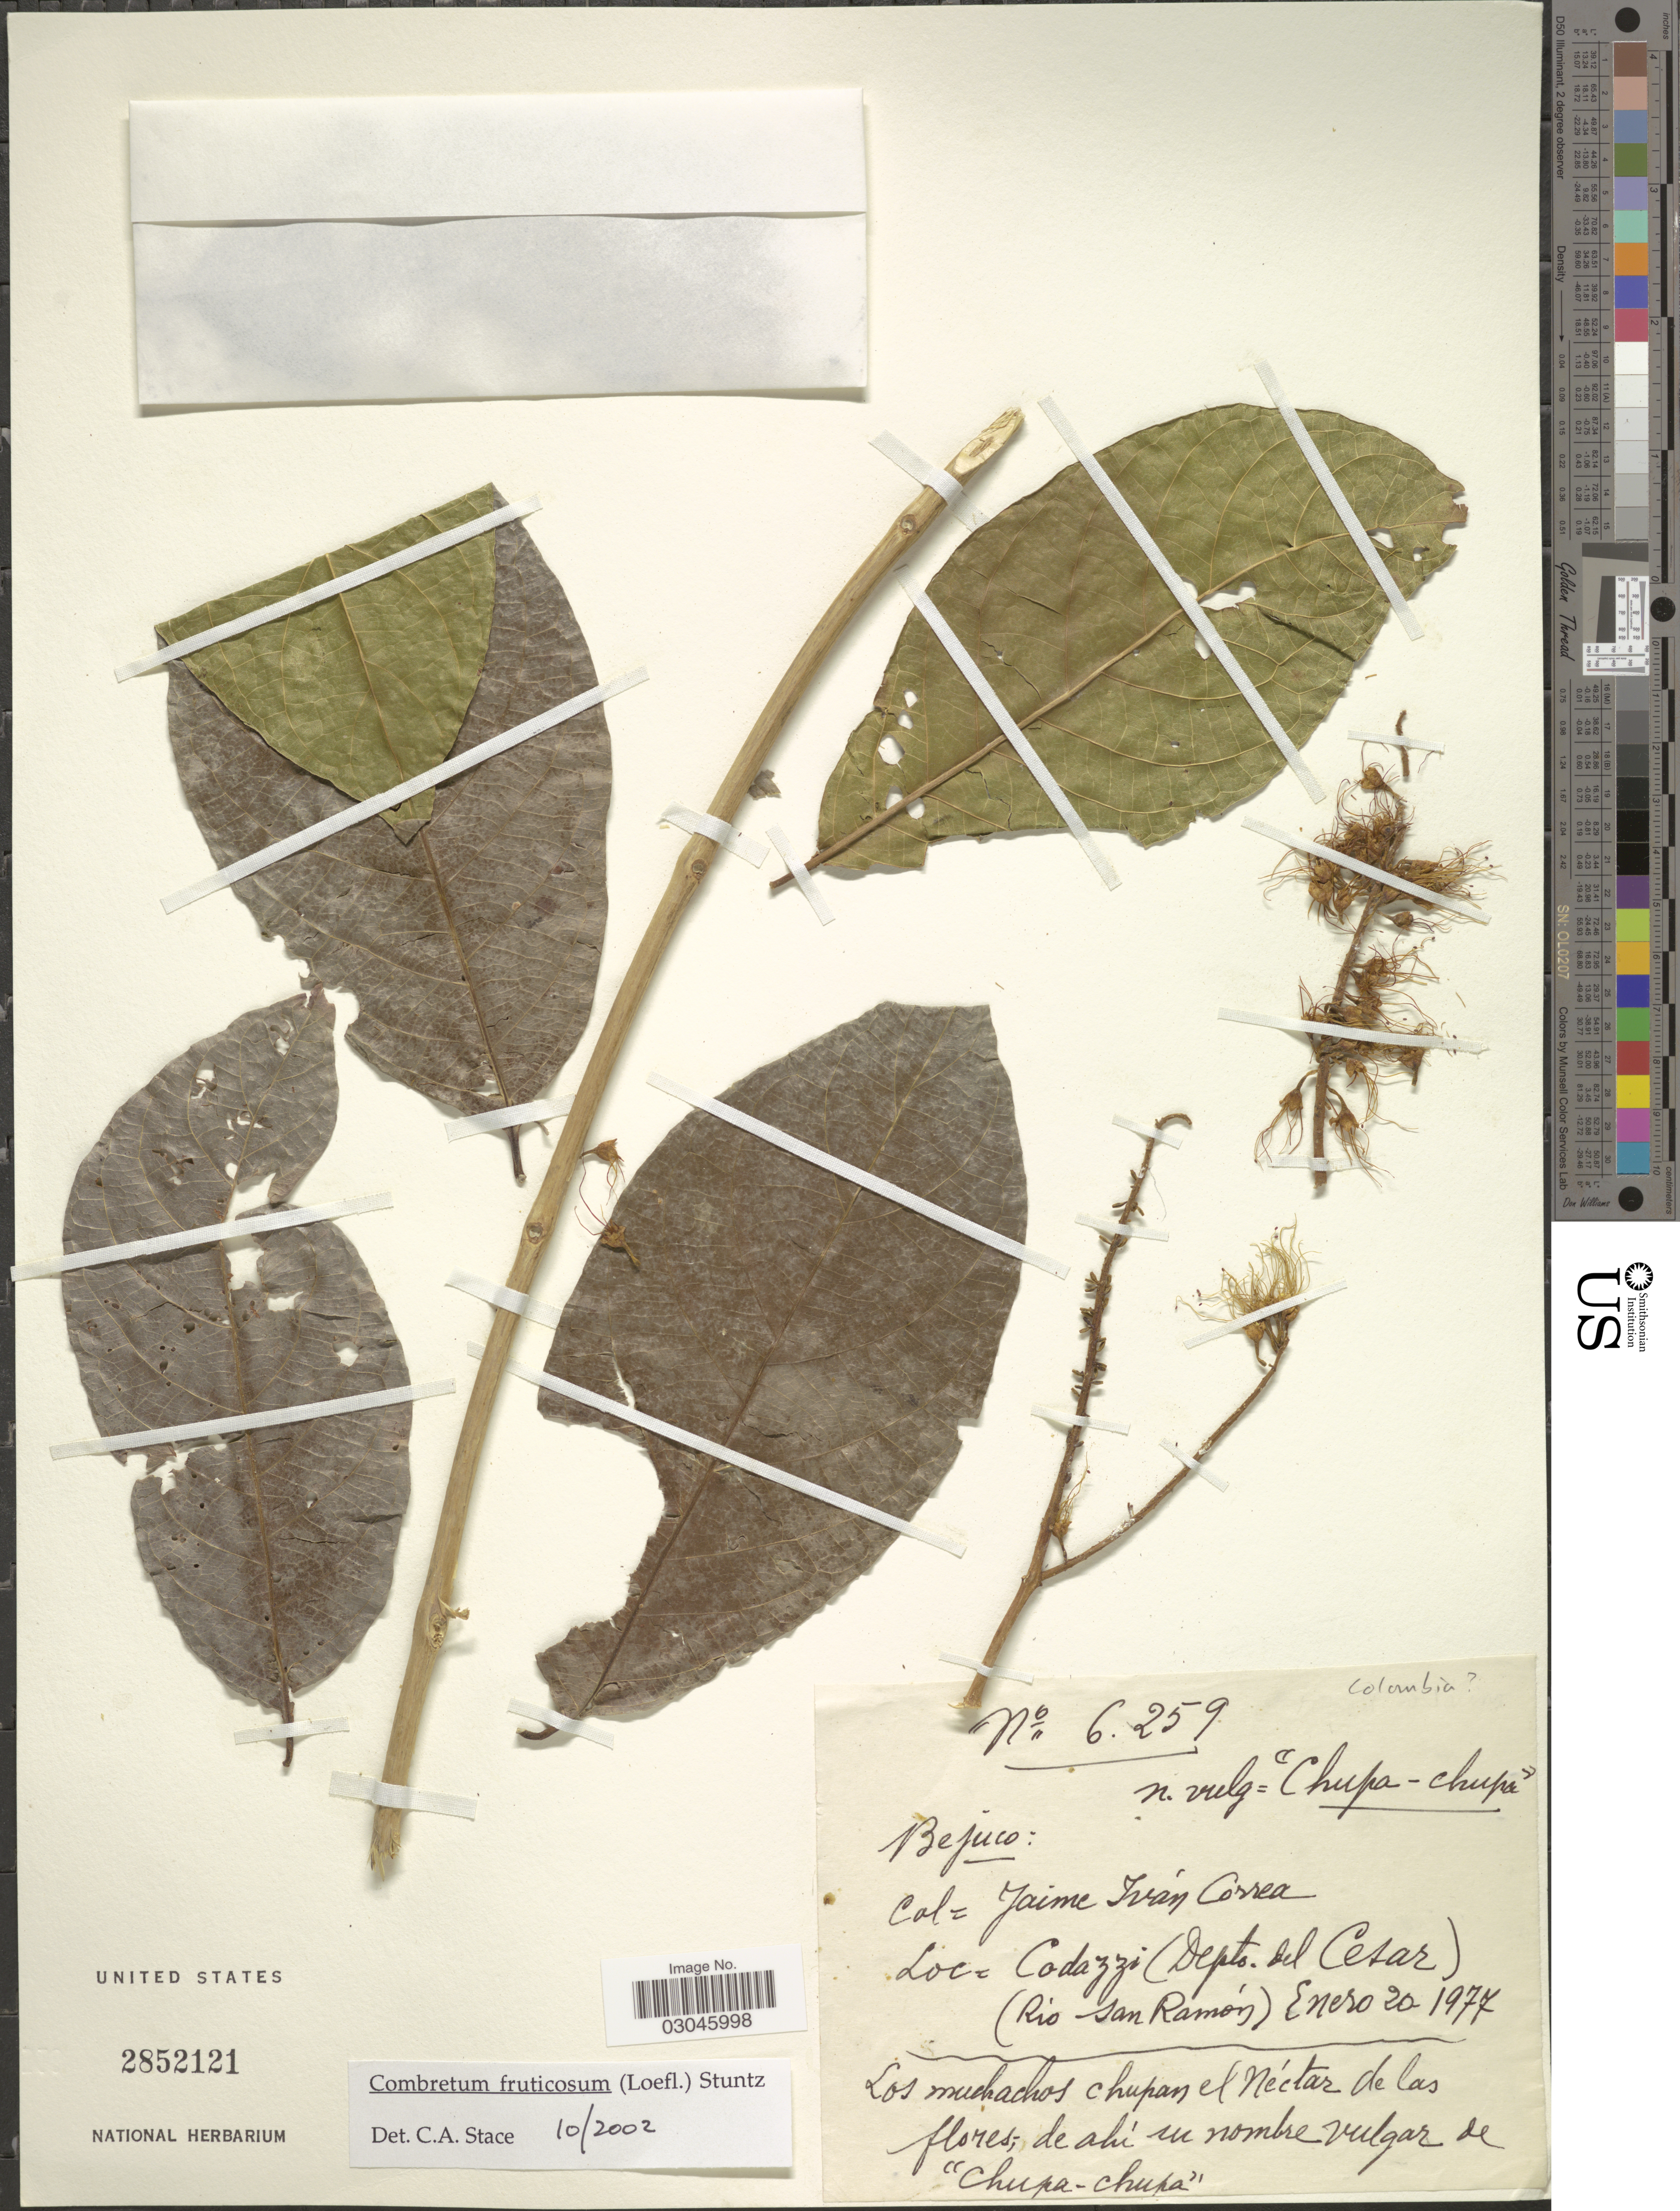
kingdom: Plantae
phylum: Tracheophyta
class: Magnoliopsida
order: Myrtales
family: Combretaceae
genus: Combretum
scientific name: Combretum fruticosum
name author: (Loefl.) Stuntz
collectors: J. I. Correa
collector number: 6259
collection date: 1977-01-20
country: Colombia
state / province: Cesar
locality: Codazzi (Depto. del Cesar) (Río San Ramón).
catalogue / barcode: US 2852121